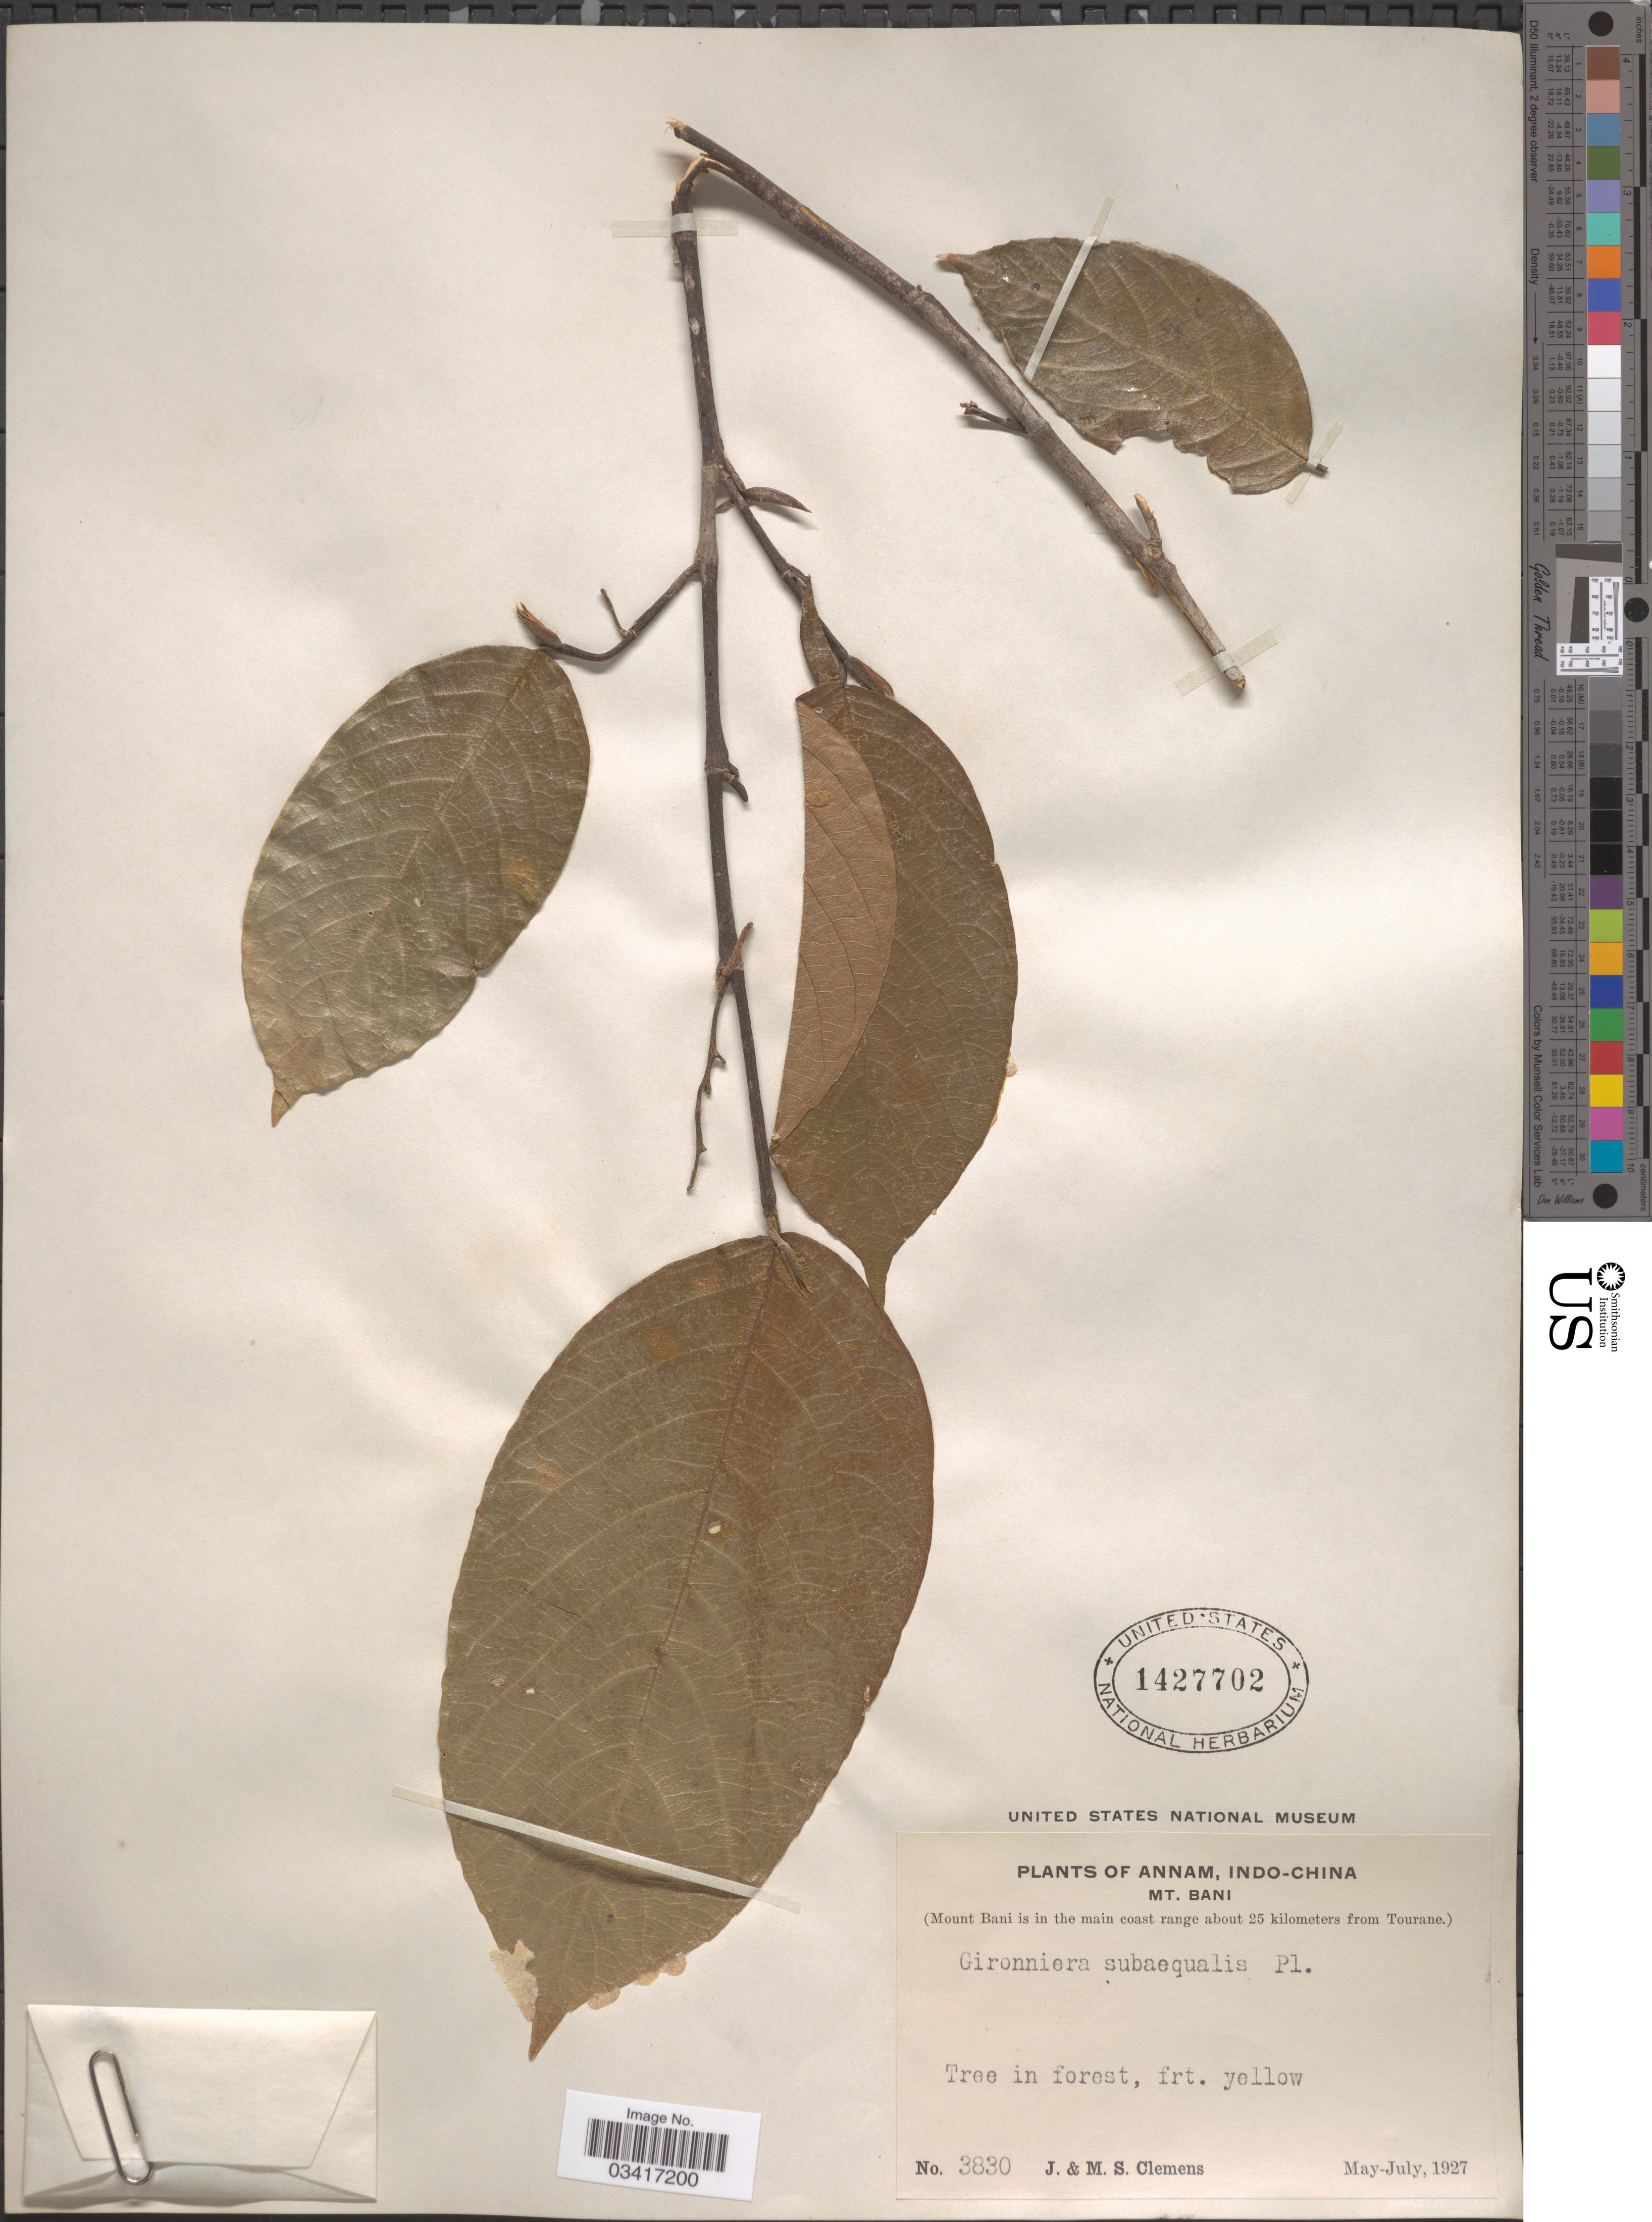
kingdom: Plantae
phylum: Tracheophyta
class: Magnoliopsida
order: Rosales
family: Cannabaceae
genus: Gironniera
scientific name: Gironniera subaequalis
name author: Planch.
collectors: J. Clemens & M. S. Clemens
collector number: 3830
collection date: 1927-05/1927-07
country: Vietnam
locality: Annam, Indo-China. Mt. Bani. (Mount Bani is in the main coast range about 25 kilometers from Tourane.).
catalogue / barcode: US 1427702